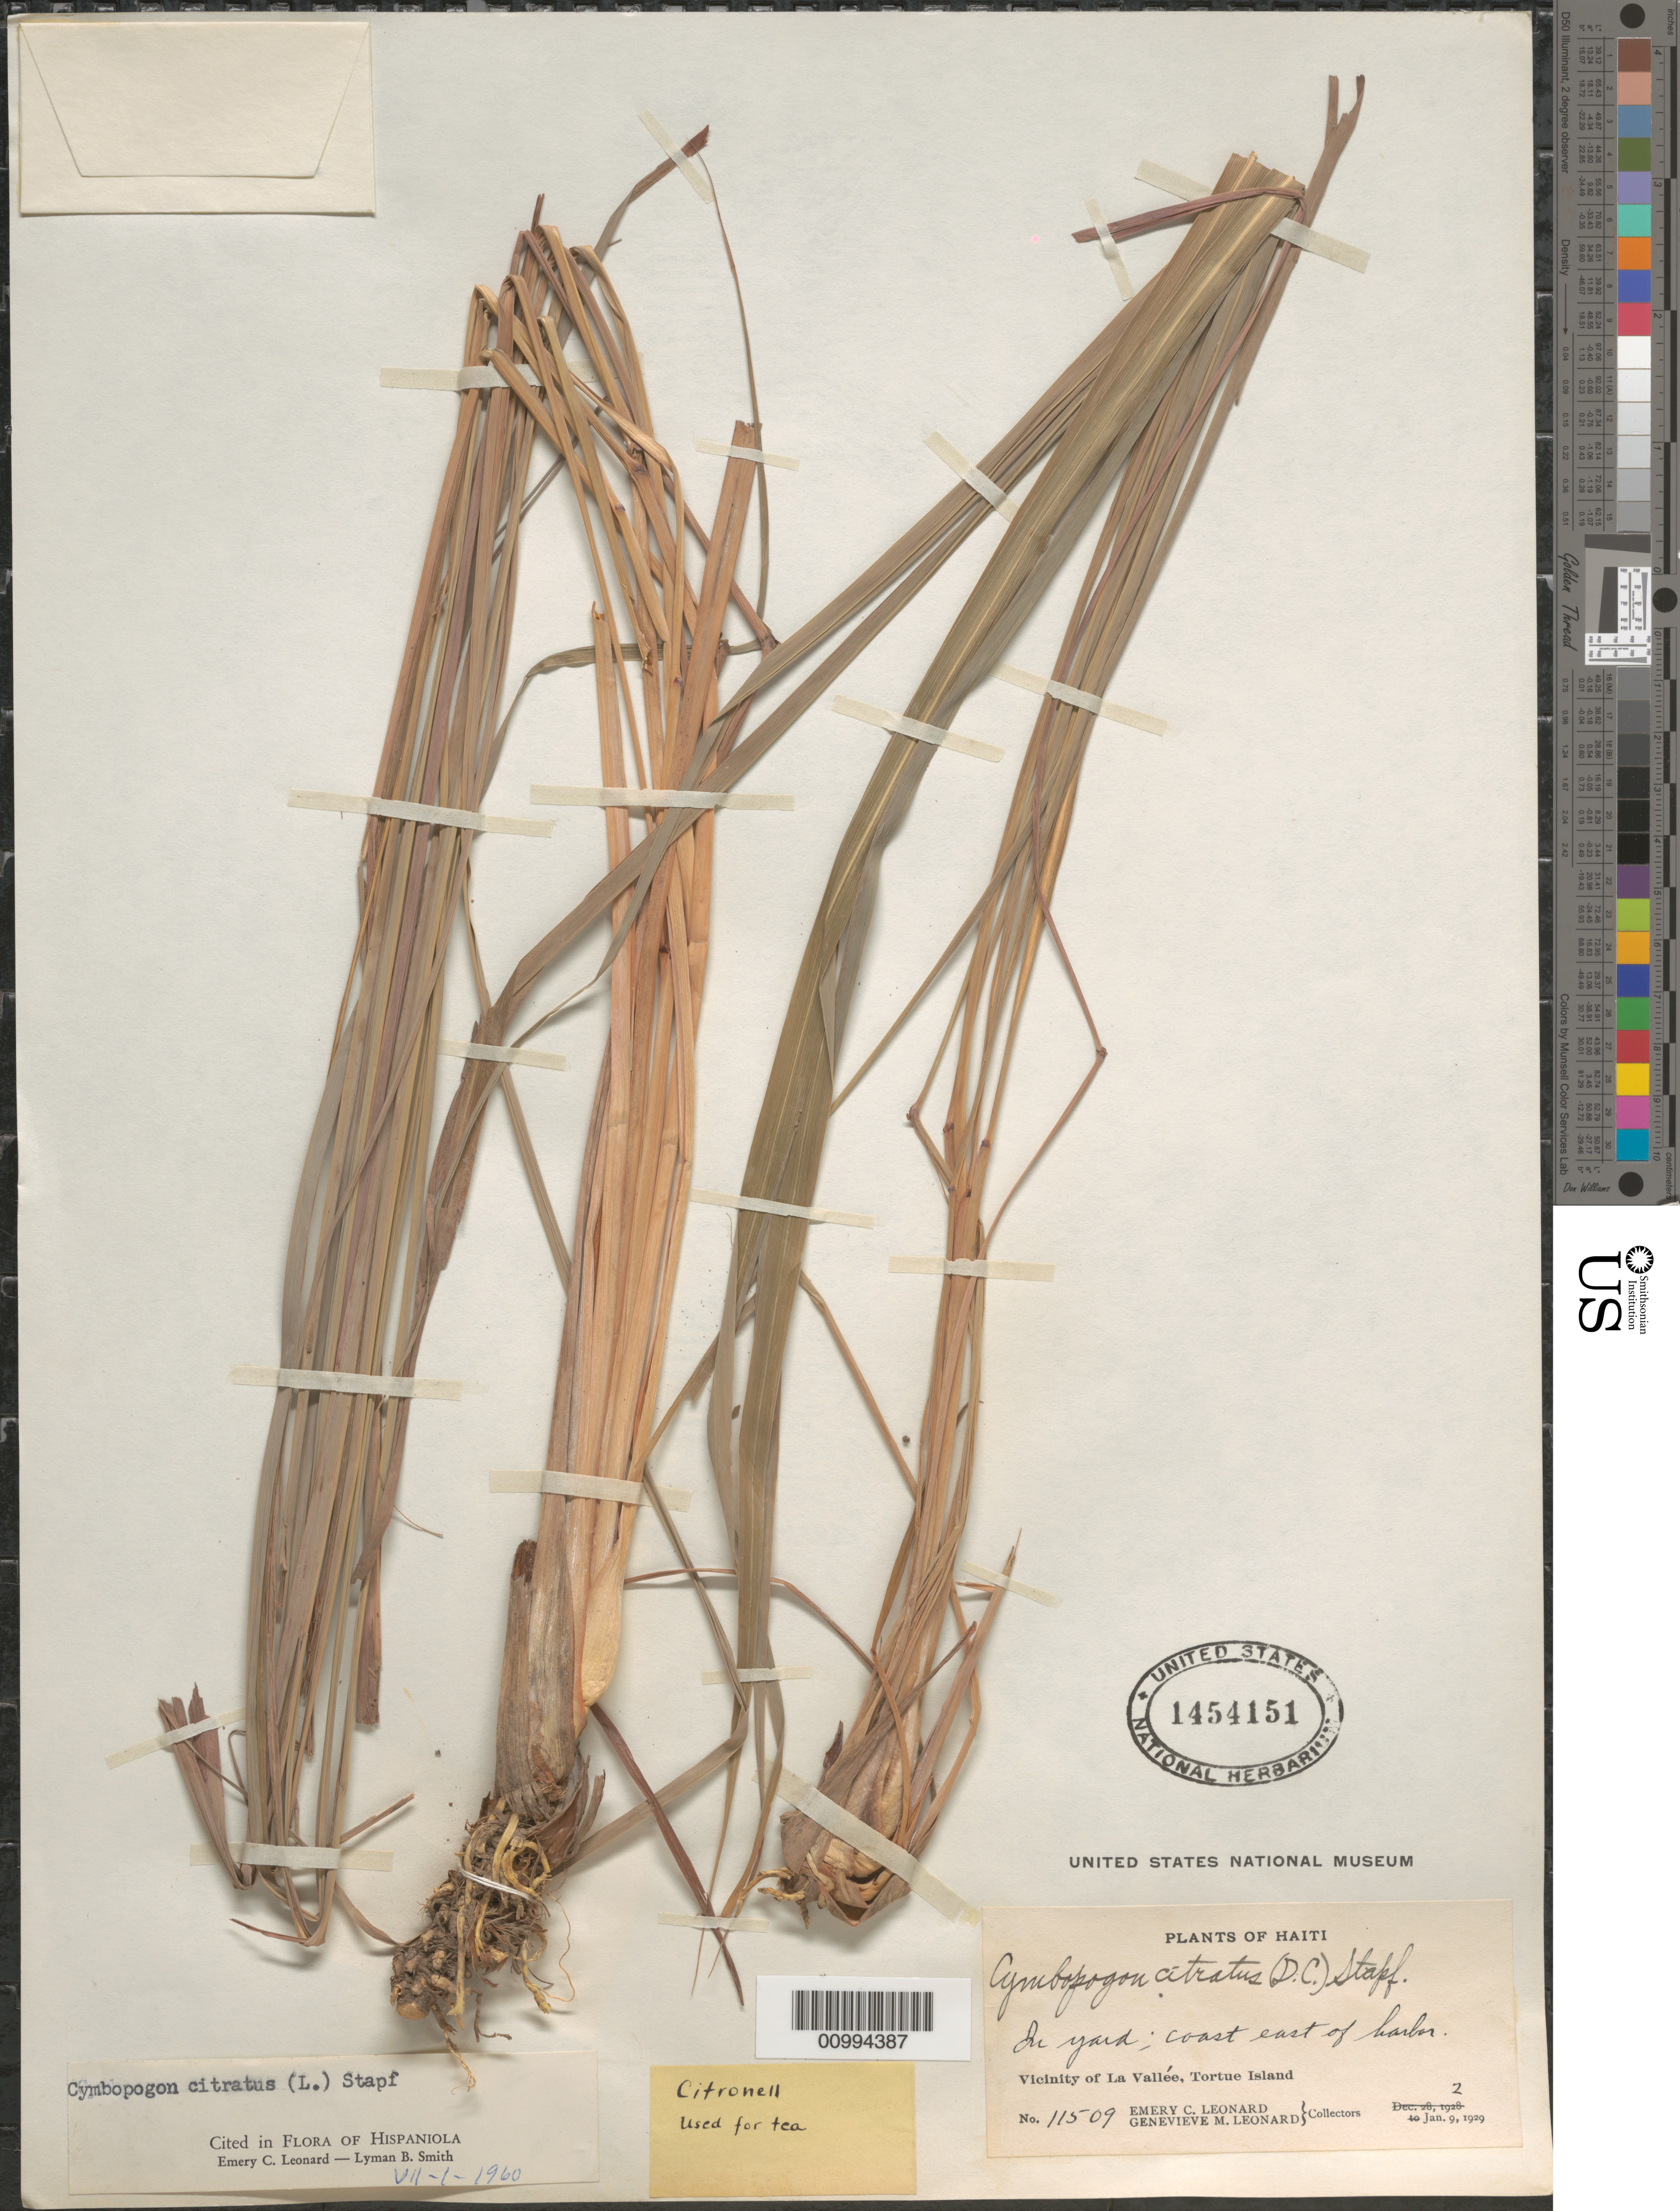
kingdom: Plantae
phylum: Tracheophyta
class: Liliopsida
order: Poales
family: Poaceae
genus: Cymbopogon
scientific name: Cymbopogon citratus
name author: (DC.) Stapf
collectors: E. C. Leonard & G. M. Leonard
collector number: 11509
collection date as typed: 02 Jan 1929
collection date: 1929-01-02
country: Haiti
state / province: Nord-Óuest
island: Île de la Tortue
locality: La Vallee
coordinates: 0 N, 0 E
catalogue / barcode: US 1454151